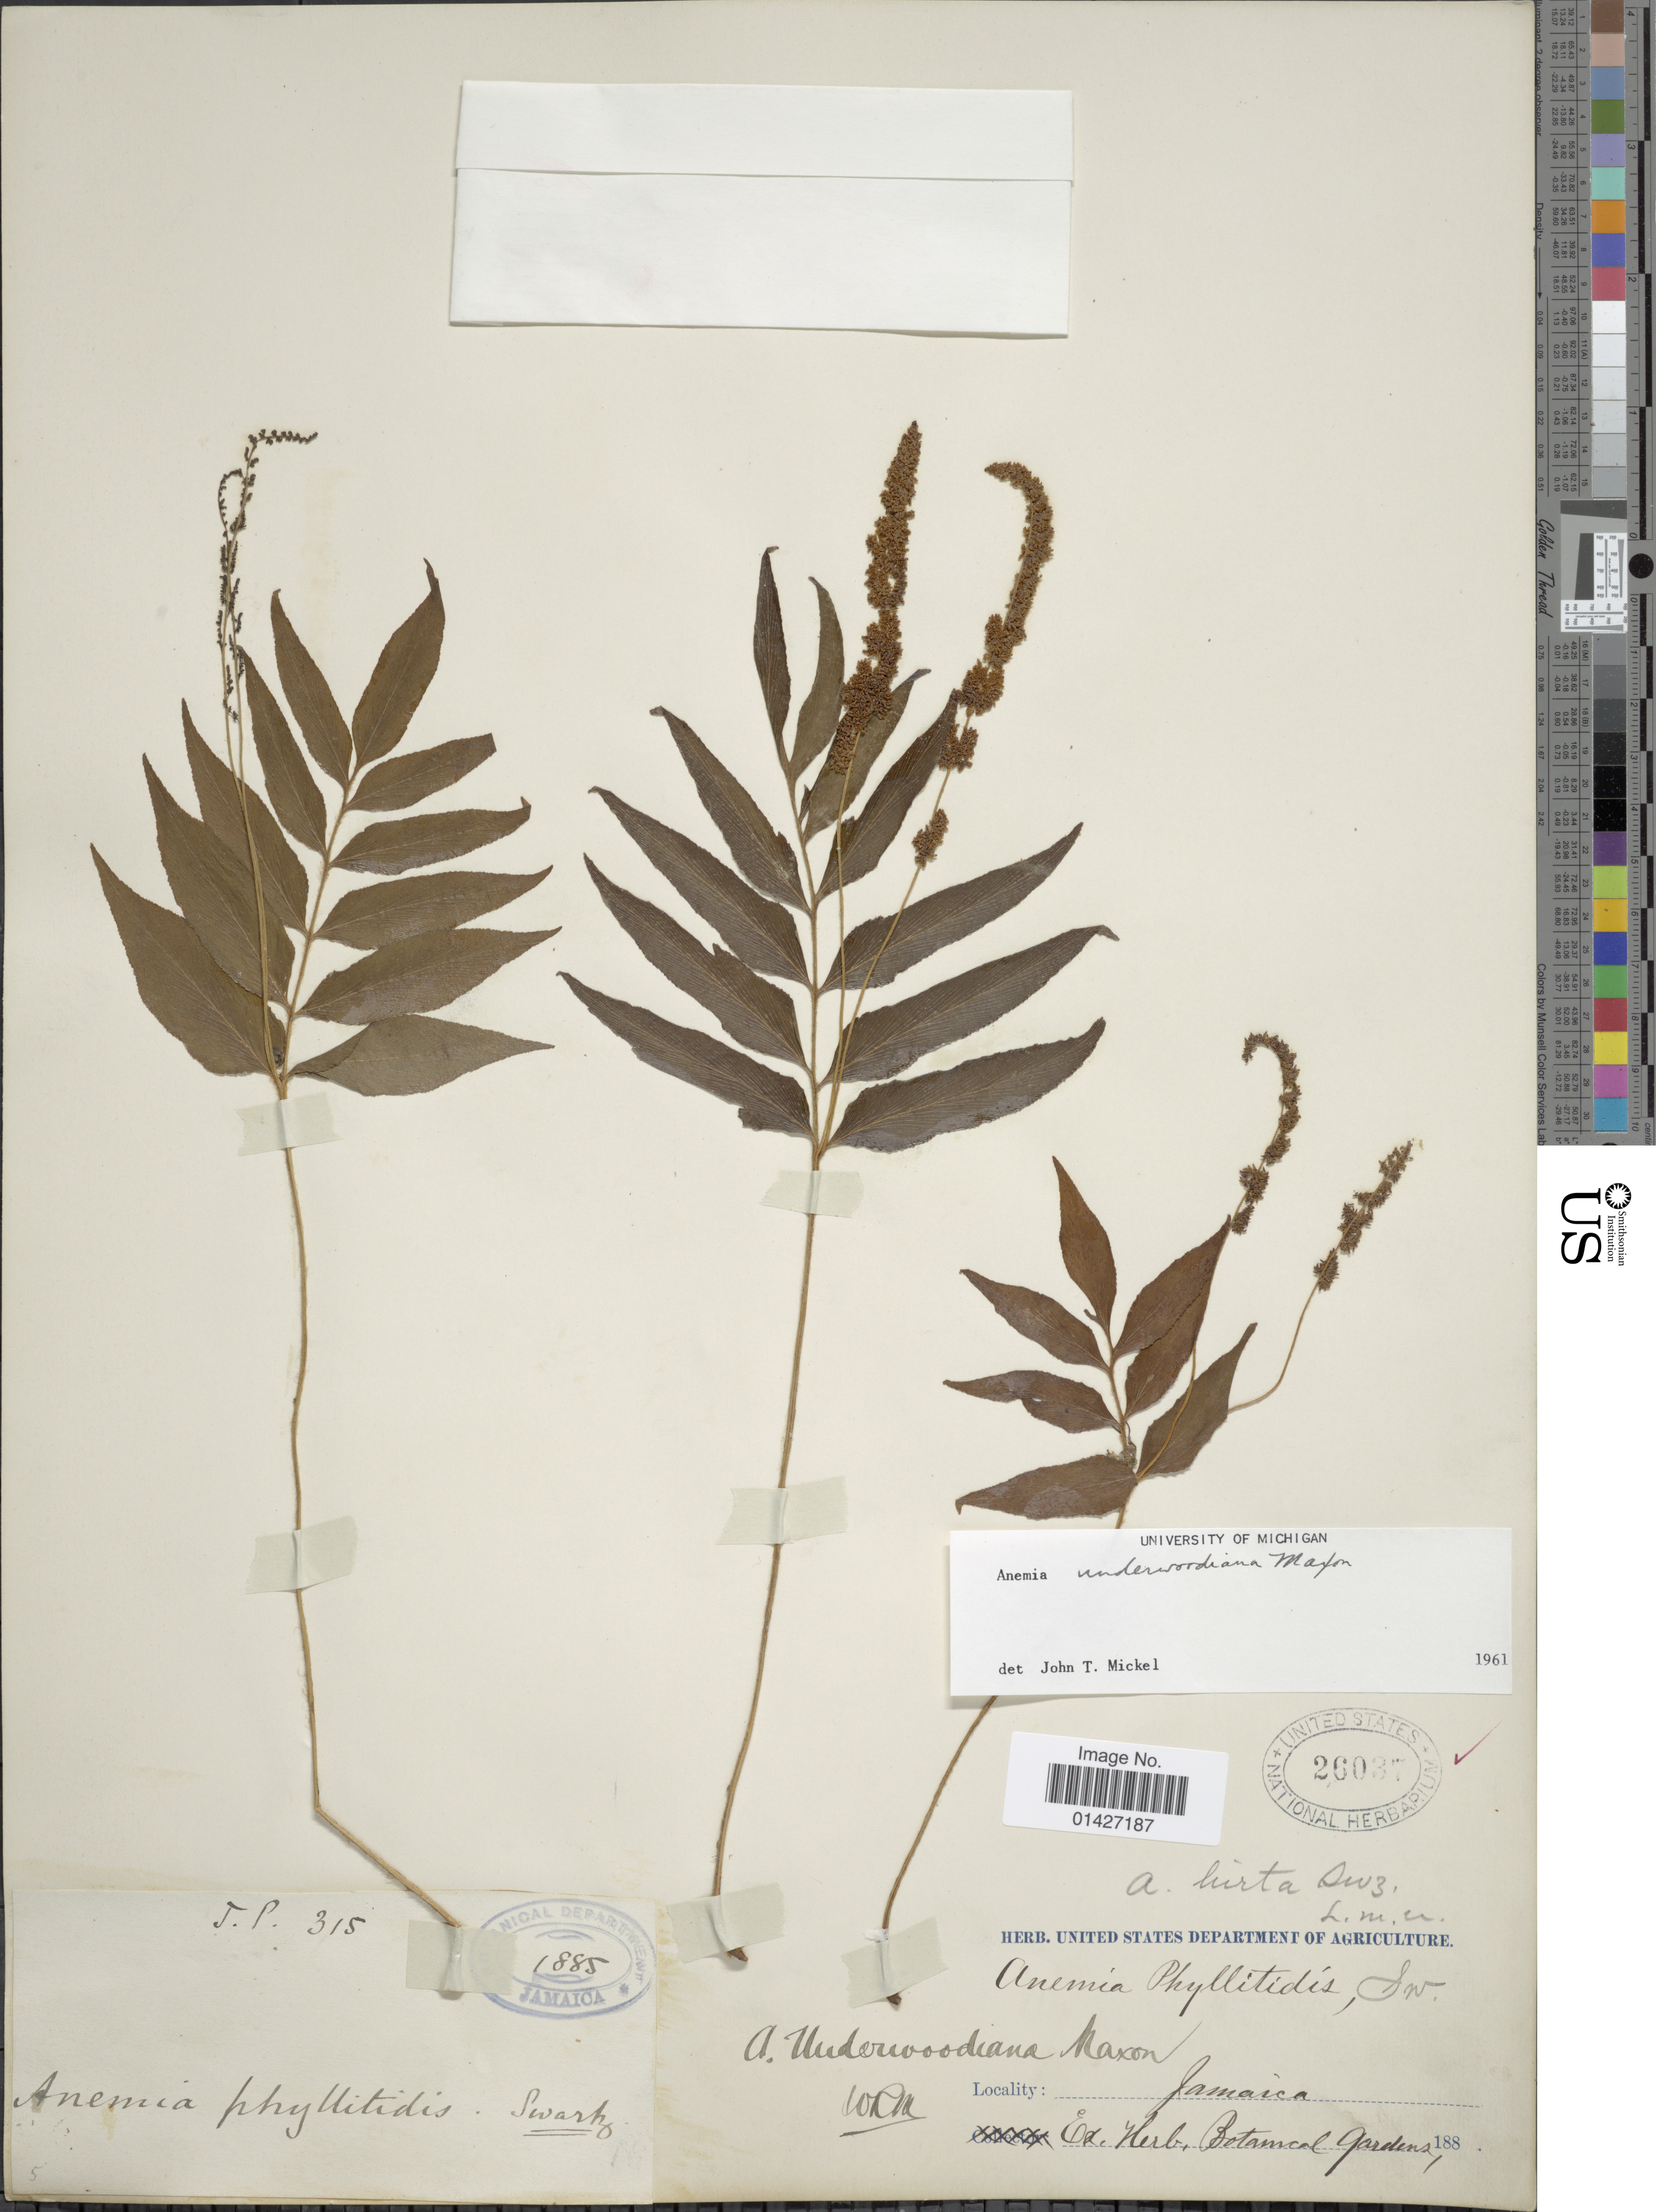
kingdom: Plantae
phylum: Tracheophyta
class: Polypodiopsida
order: Schizaeales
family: Anemiaceae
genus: Anemia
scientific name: Anemia underwoodiana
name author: Maxon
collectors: United States Department of Agriculture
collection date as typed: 188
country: Jamaica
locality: Ex Herb. Botanical Gardens